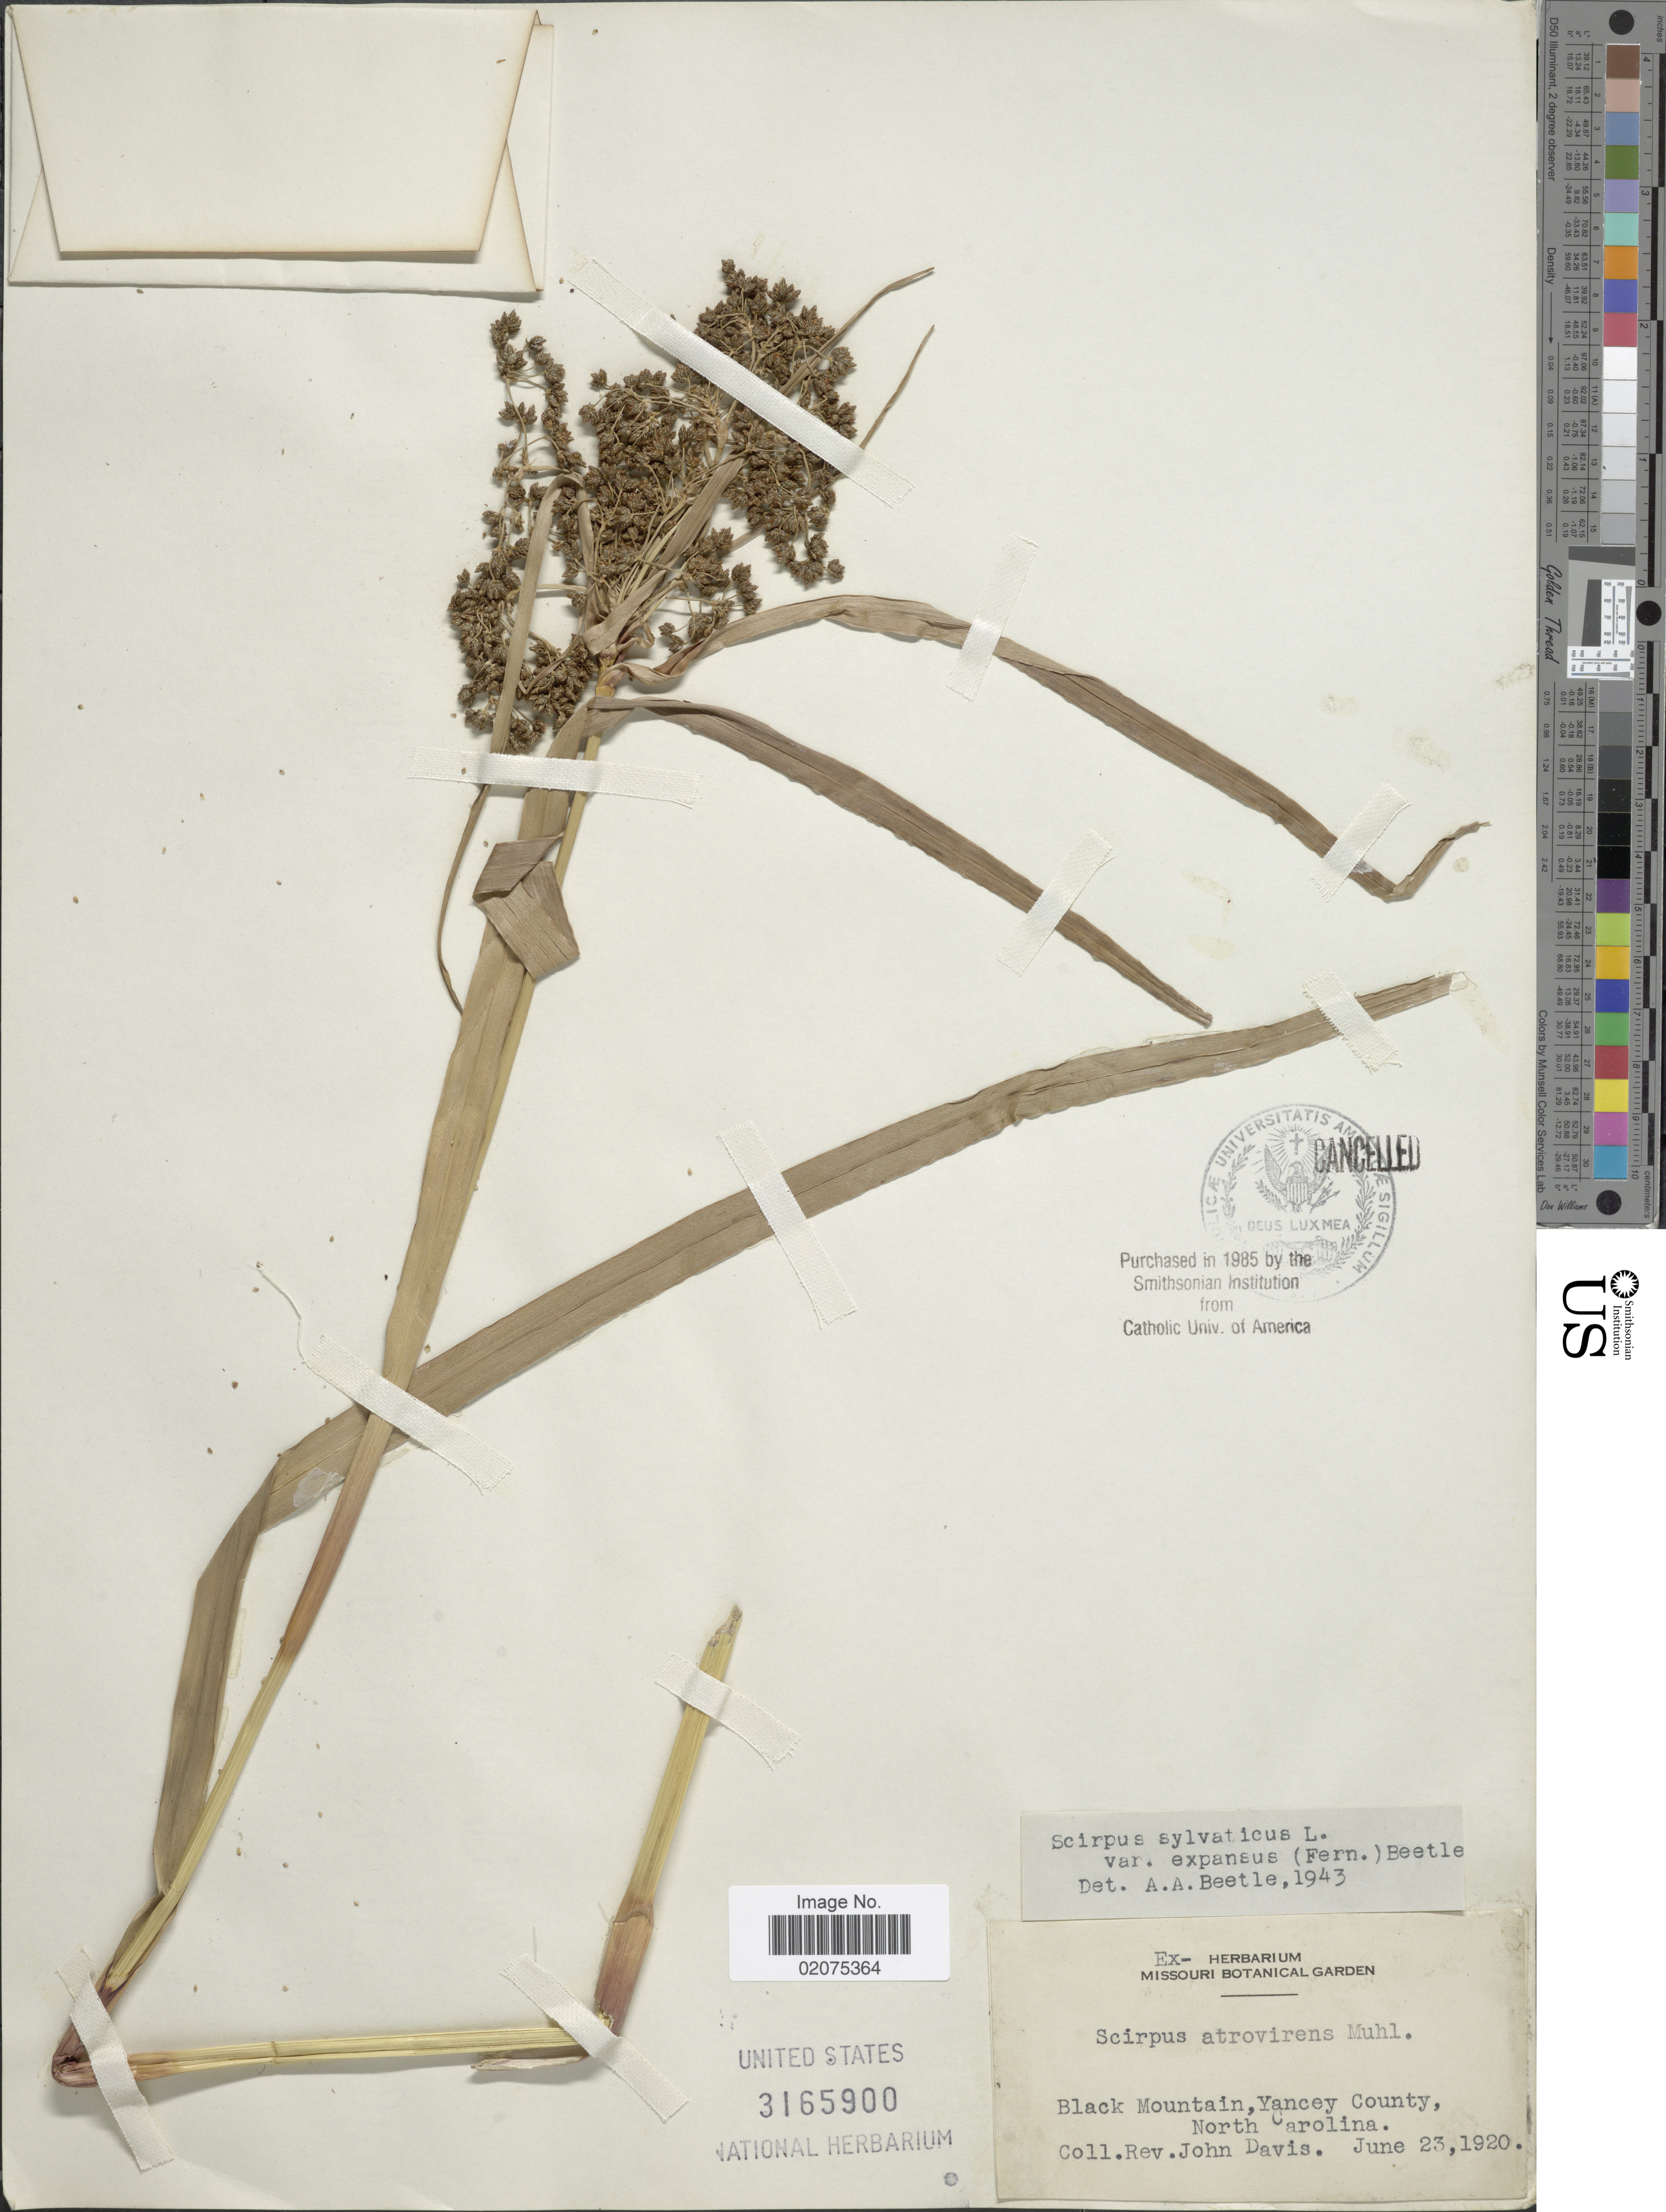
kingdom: Plantae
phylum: Tracheophyta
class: Liliopsida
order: Poales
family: Cyperaceae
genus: Scirpus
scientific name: Scirpus expansus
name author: Fernald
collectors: J. Davis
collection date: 1920-06-23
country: United States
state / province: North Carolina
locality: Black Mountain, Yancey County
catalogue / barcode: US 3165900